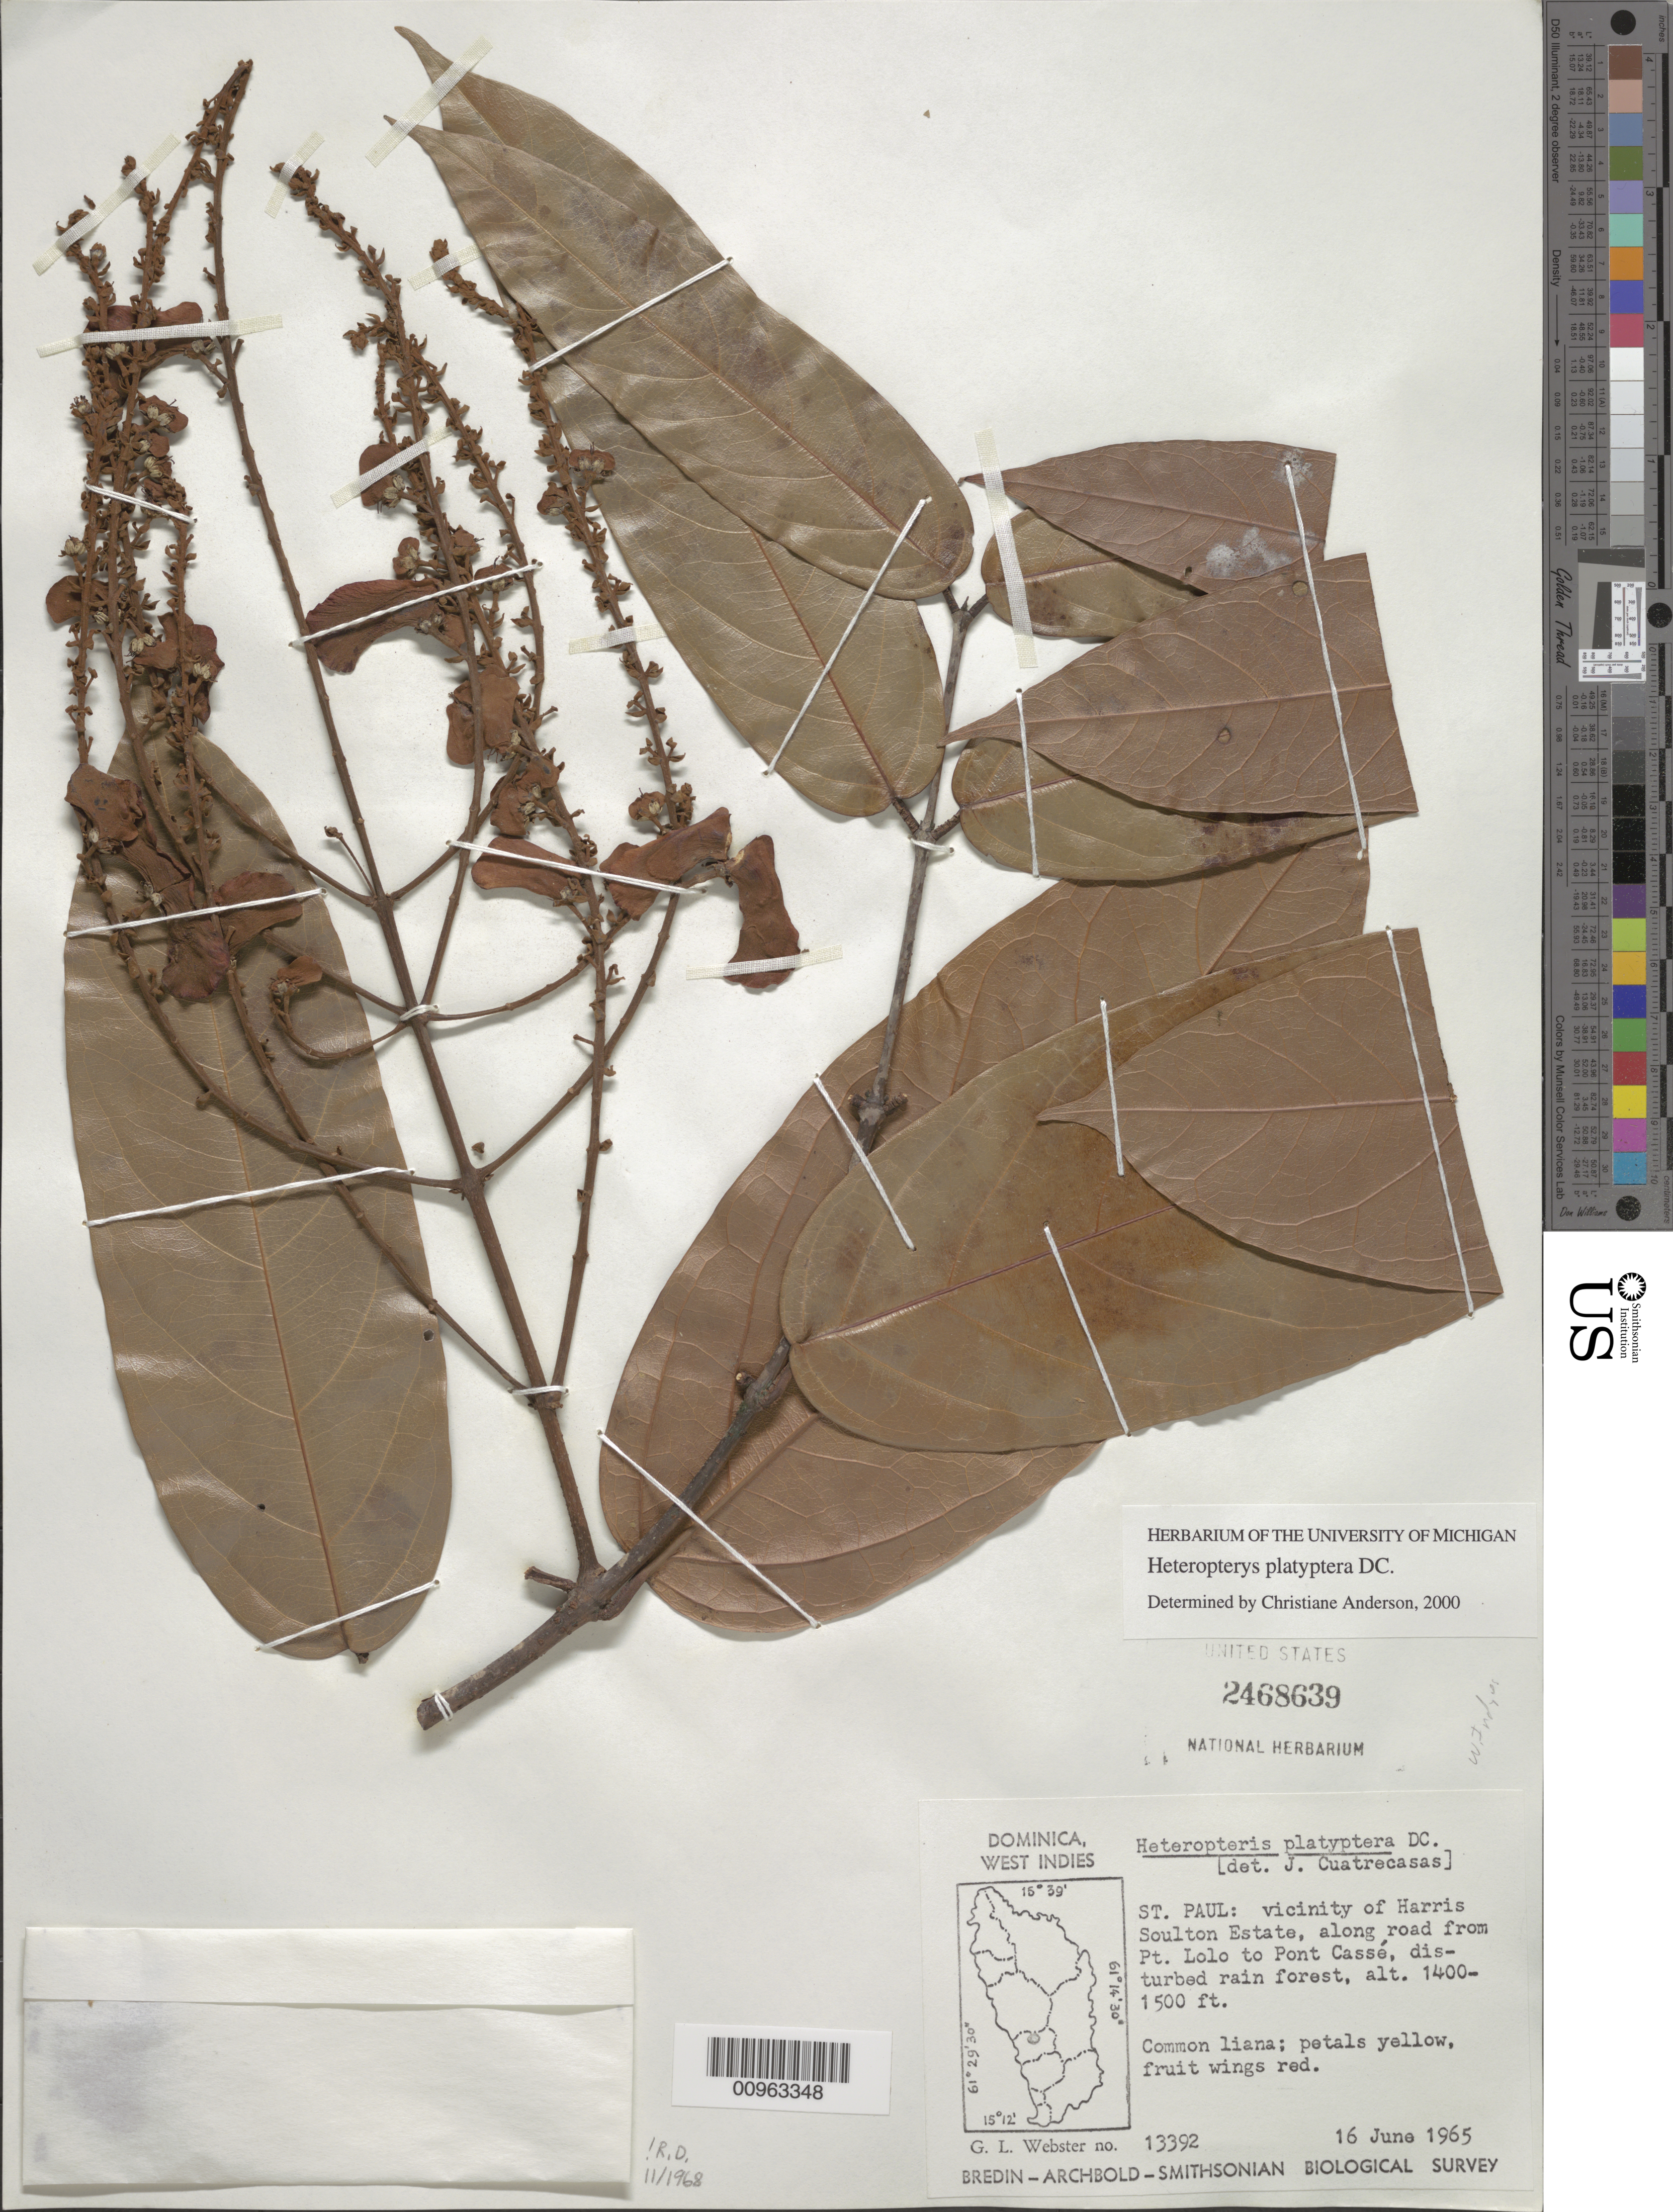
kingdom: Plantae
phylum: Tracheophyta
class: Magnoliopsida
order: Malpighiales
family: Malpighiaceae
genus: Heteropterys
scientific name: Heteropterys platyptera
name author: DC.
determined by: Anderson, C.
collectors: G. L. Webster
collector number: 13392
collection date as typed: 16 Jun 1965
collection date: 1965-06-16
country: Dominica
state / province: St. Paul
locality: Vicinity of Harris Soulton Estate, along road from Pt. Lolo to Pont Cassé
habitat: Disturbed rain forest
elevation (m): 427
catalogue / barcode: US 2468639